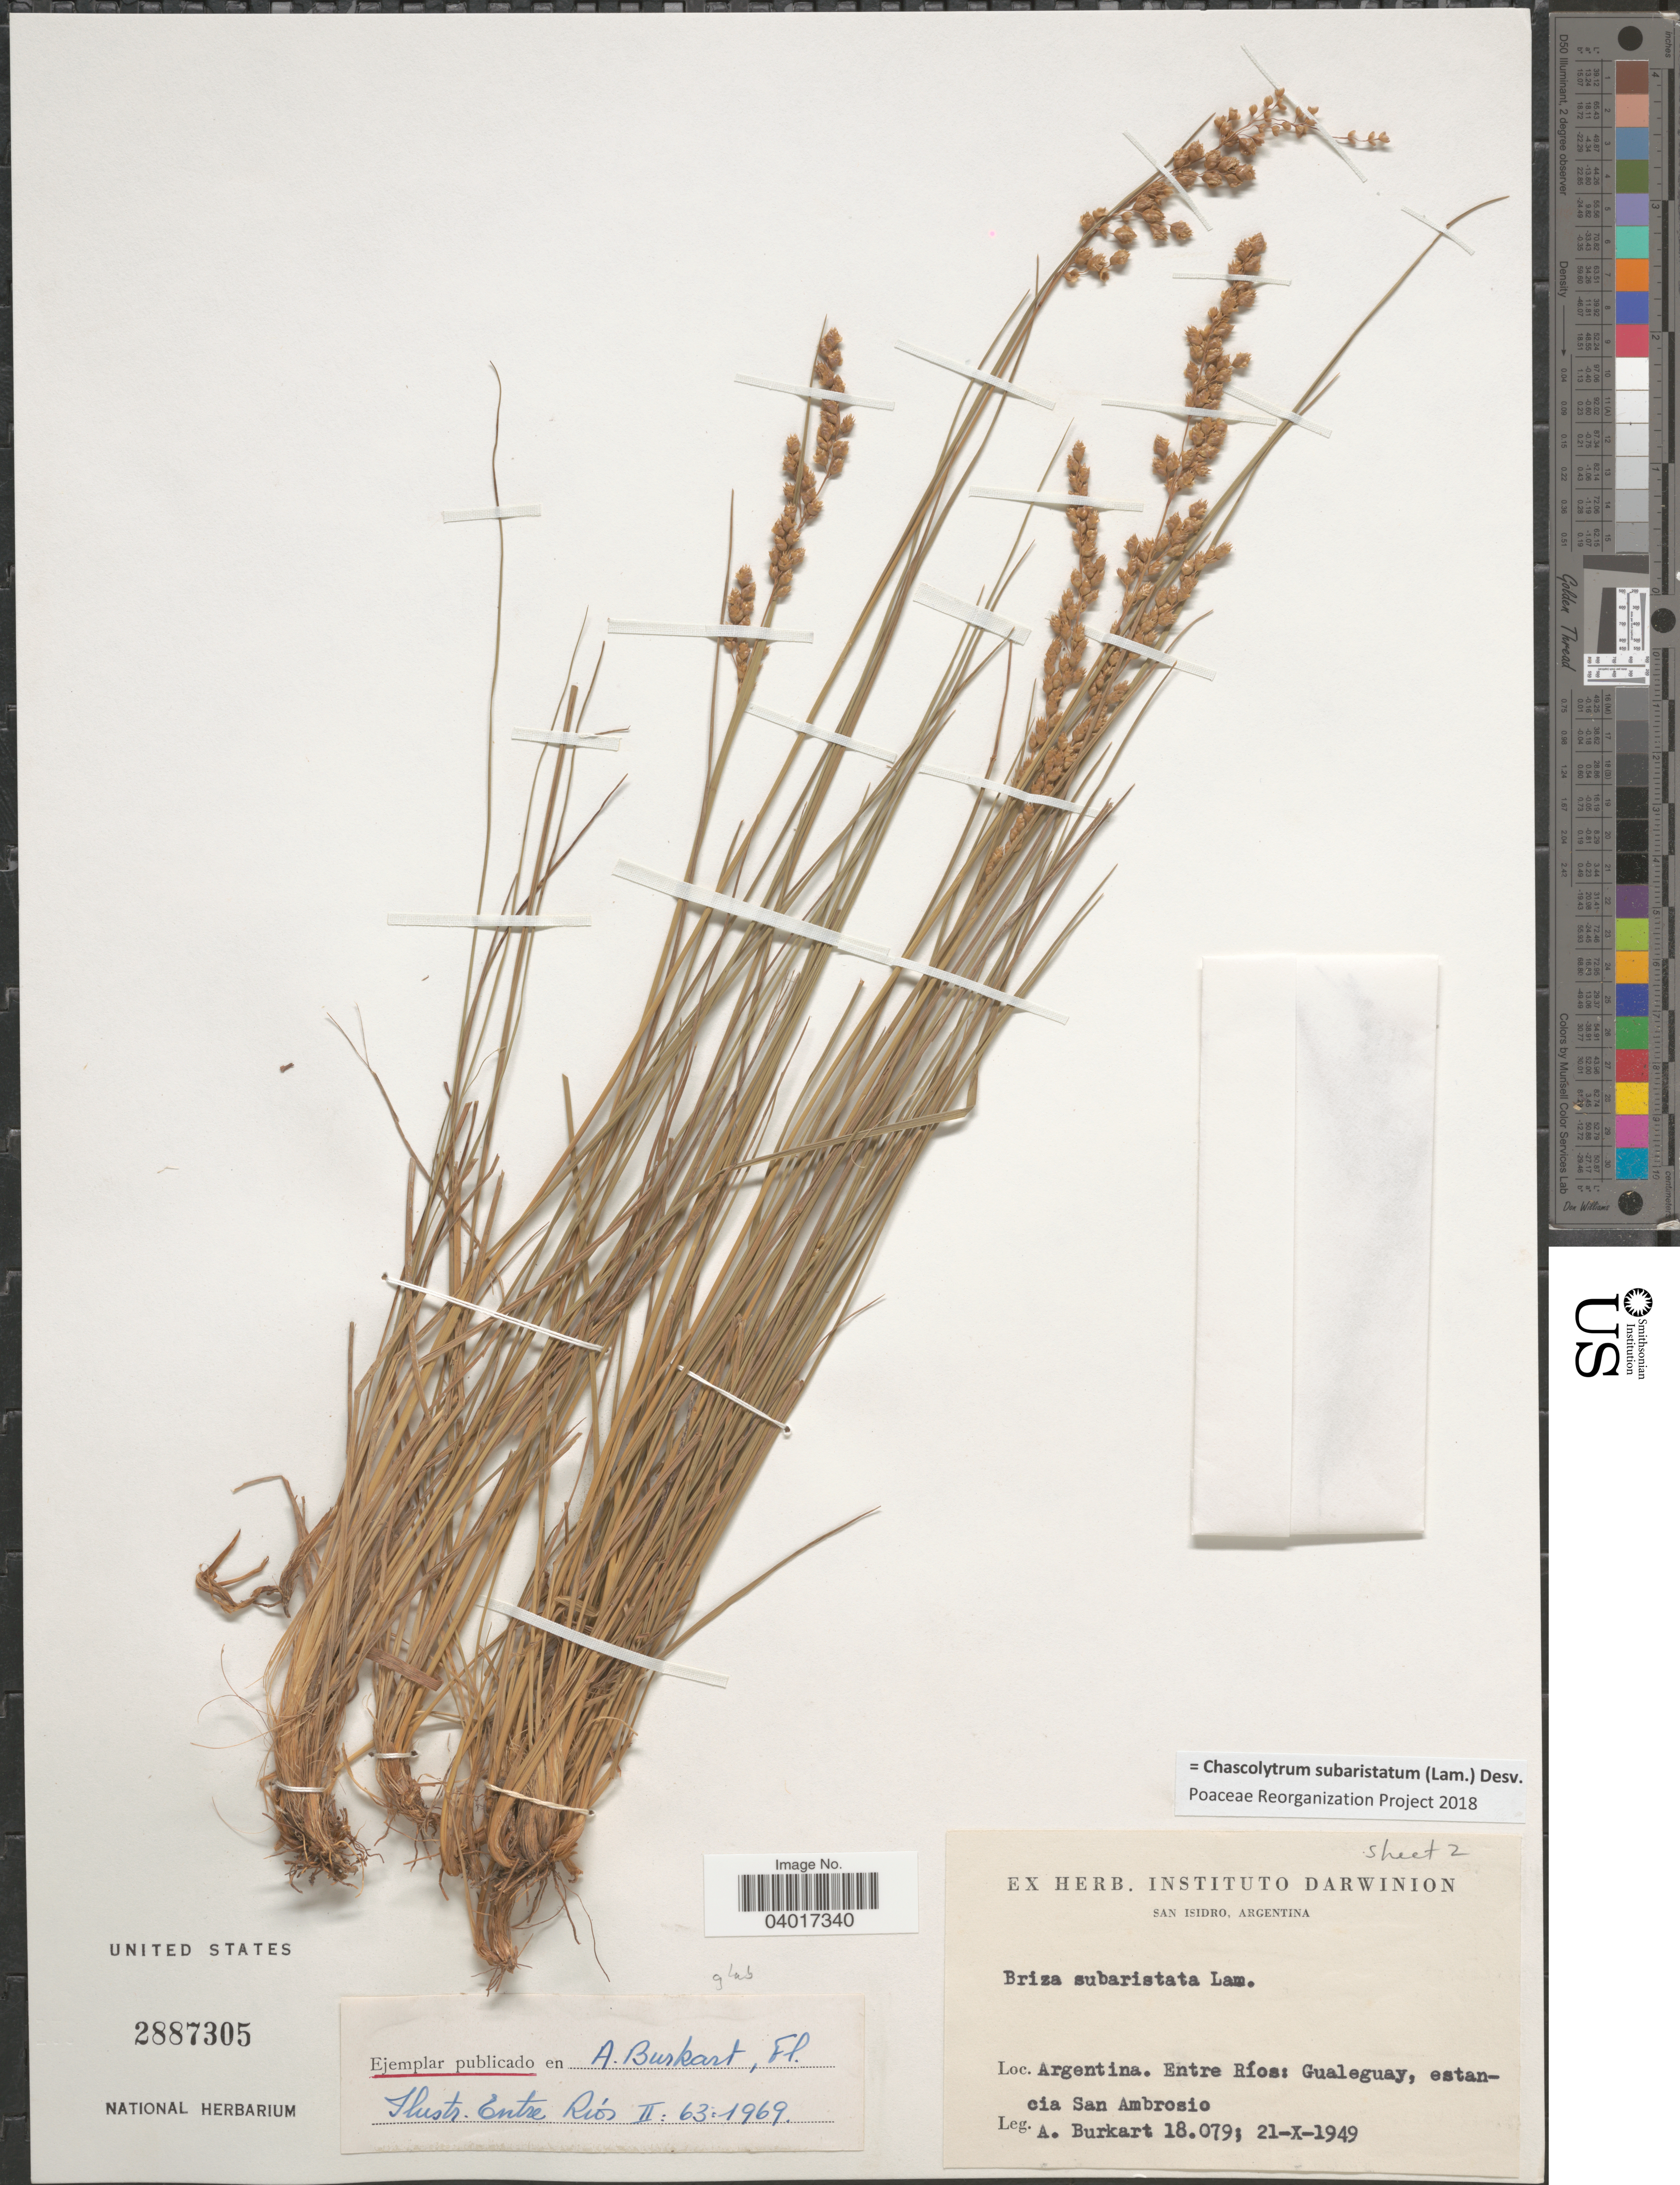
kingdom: Plantae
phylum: Tracheophyta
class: Liliopsida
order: Poales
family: Poaceae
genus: Chascolytrum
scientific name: Chascolytrum subaristatum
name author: (Lam.) Desv.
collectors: A. E. Burkart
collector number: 18079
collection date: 1949-10-21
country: Argentina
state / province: Entre Rios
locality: Gualeguay, estancia San Ambrosio.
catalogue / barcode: US 2887305